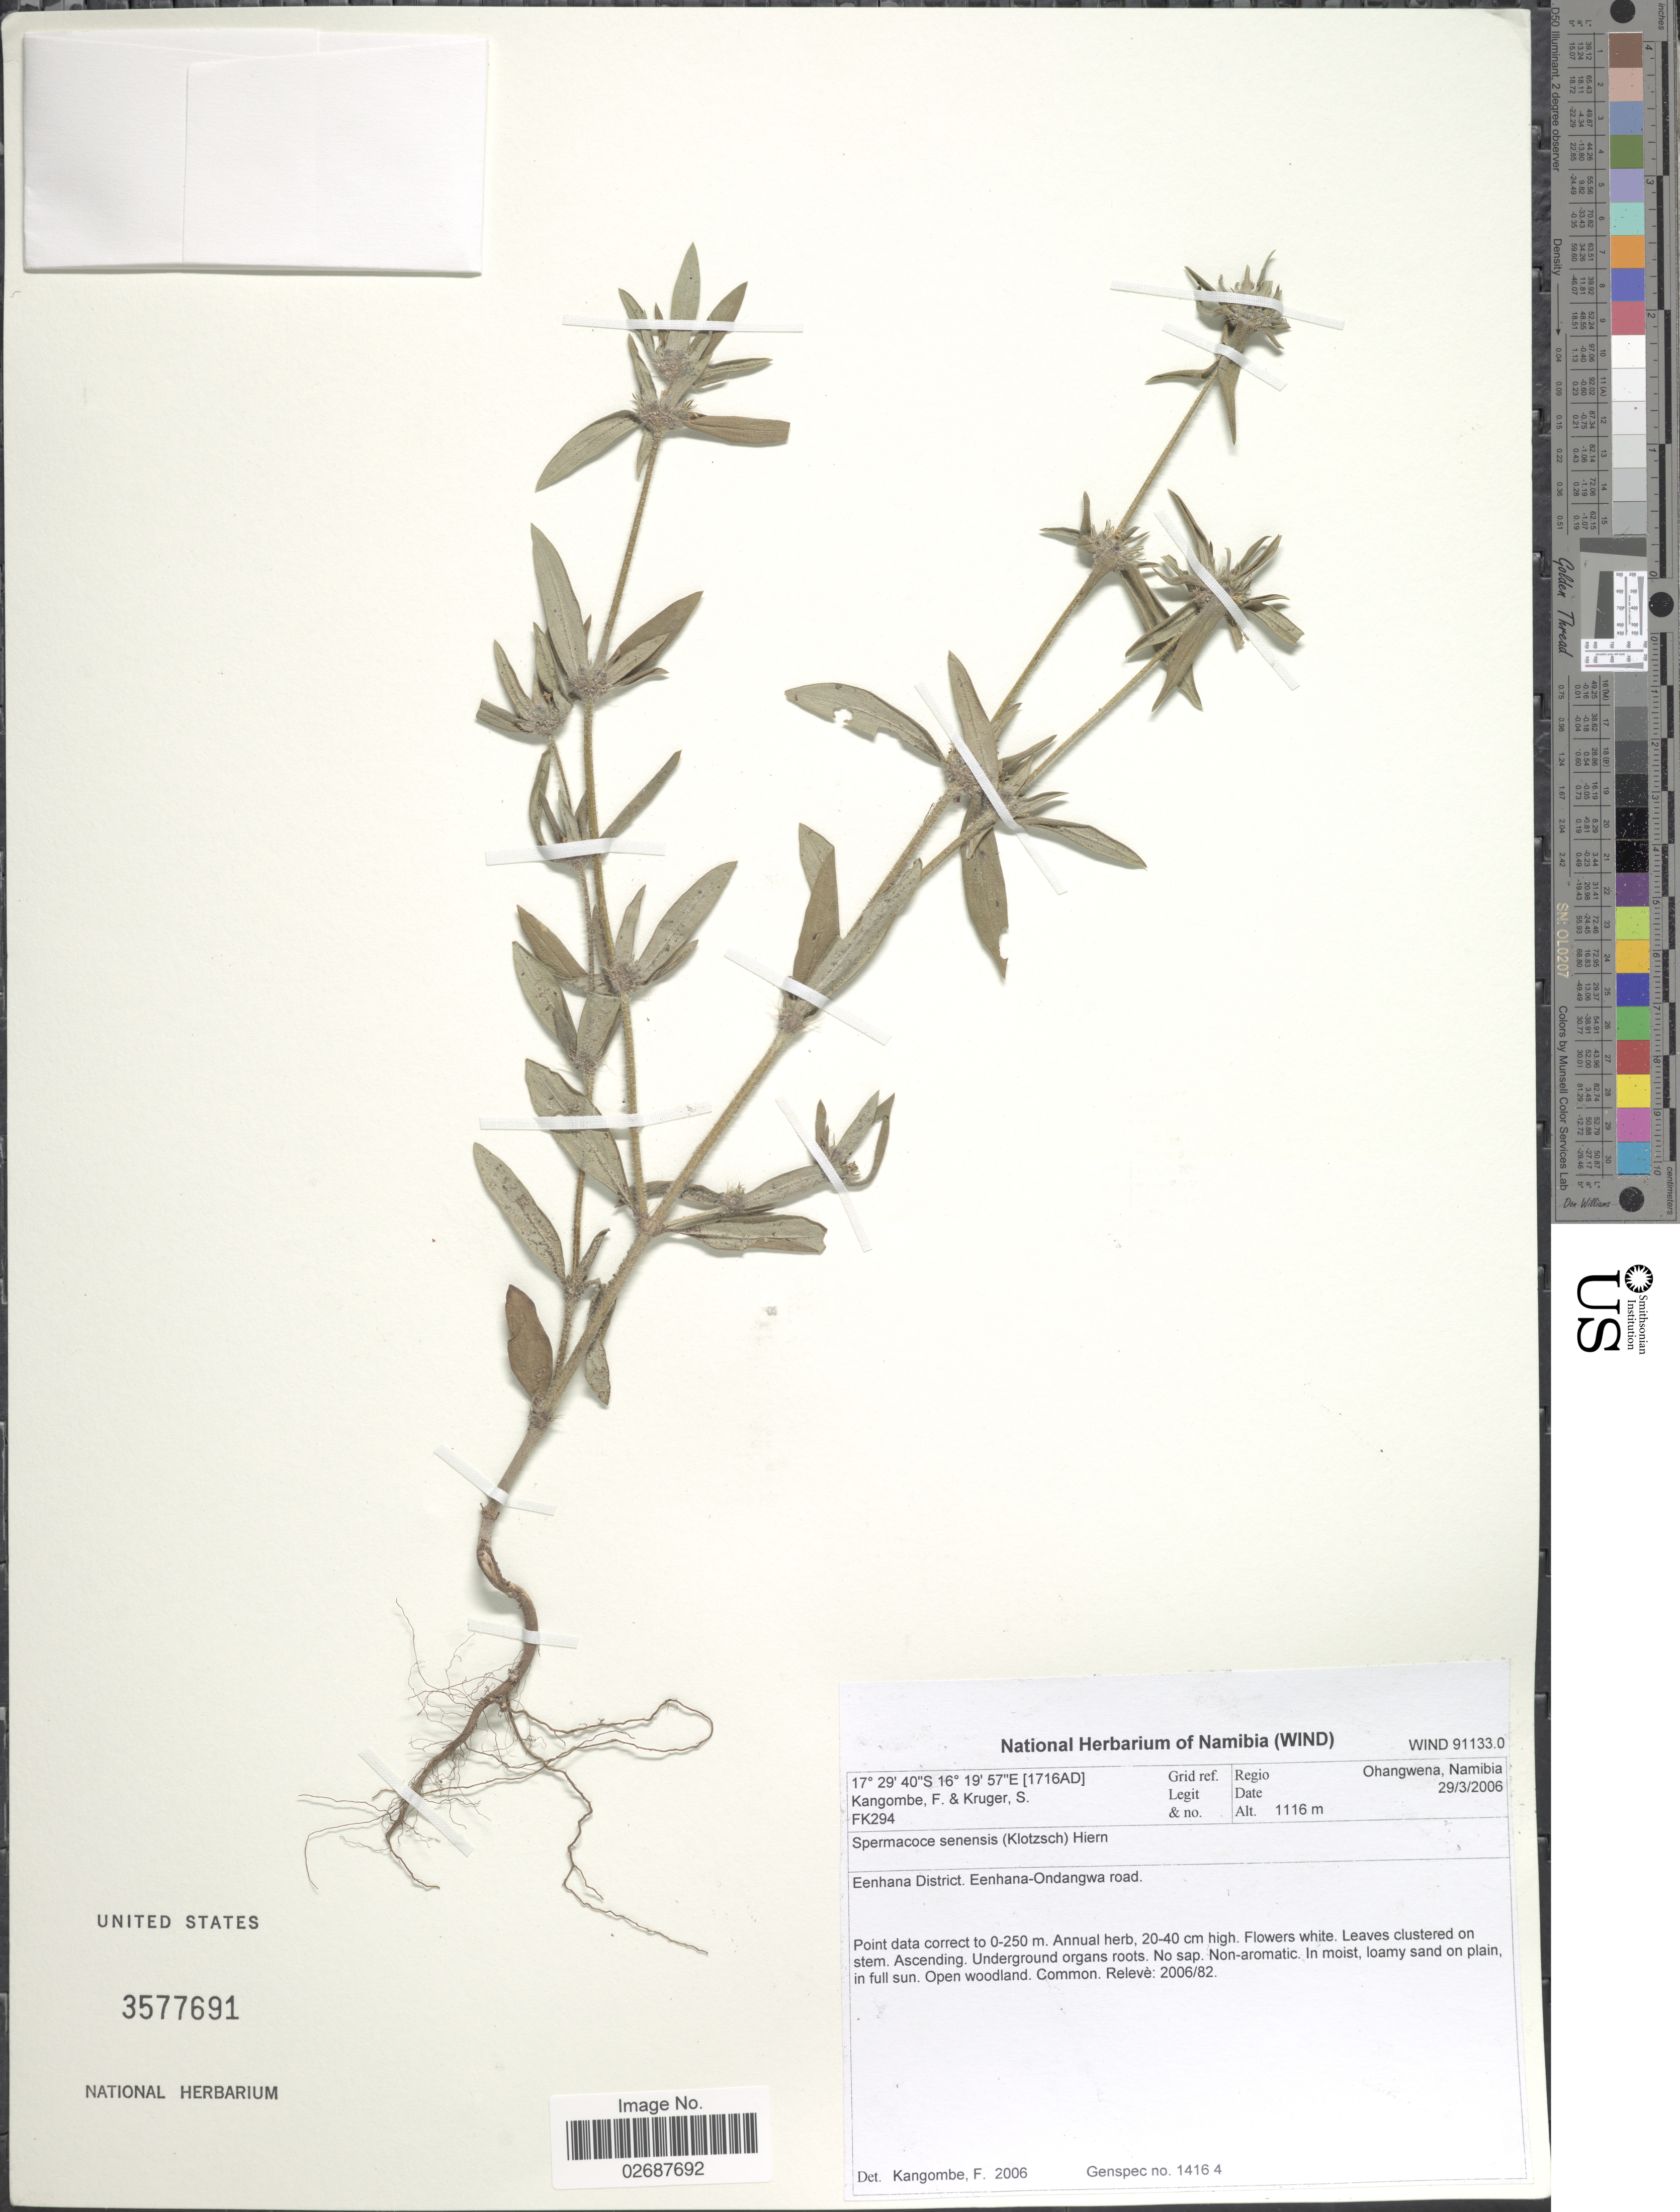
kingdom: Plantae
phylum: Tracheophyta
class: Magnoliopsida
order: Gentianales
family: Rubiaceae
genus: Borreria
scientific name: Borreria senensis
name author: (Klotzsch) K. Schum.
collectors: F. Kangombe & S. Kruger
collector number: FK294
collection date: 2006-03-29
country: Namibia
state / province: Ohangwena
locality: Eenhana District, Eenhana-Ondangwa road, Grid ref. [1716AD]..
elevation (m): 1116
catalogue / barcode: US 3577691